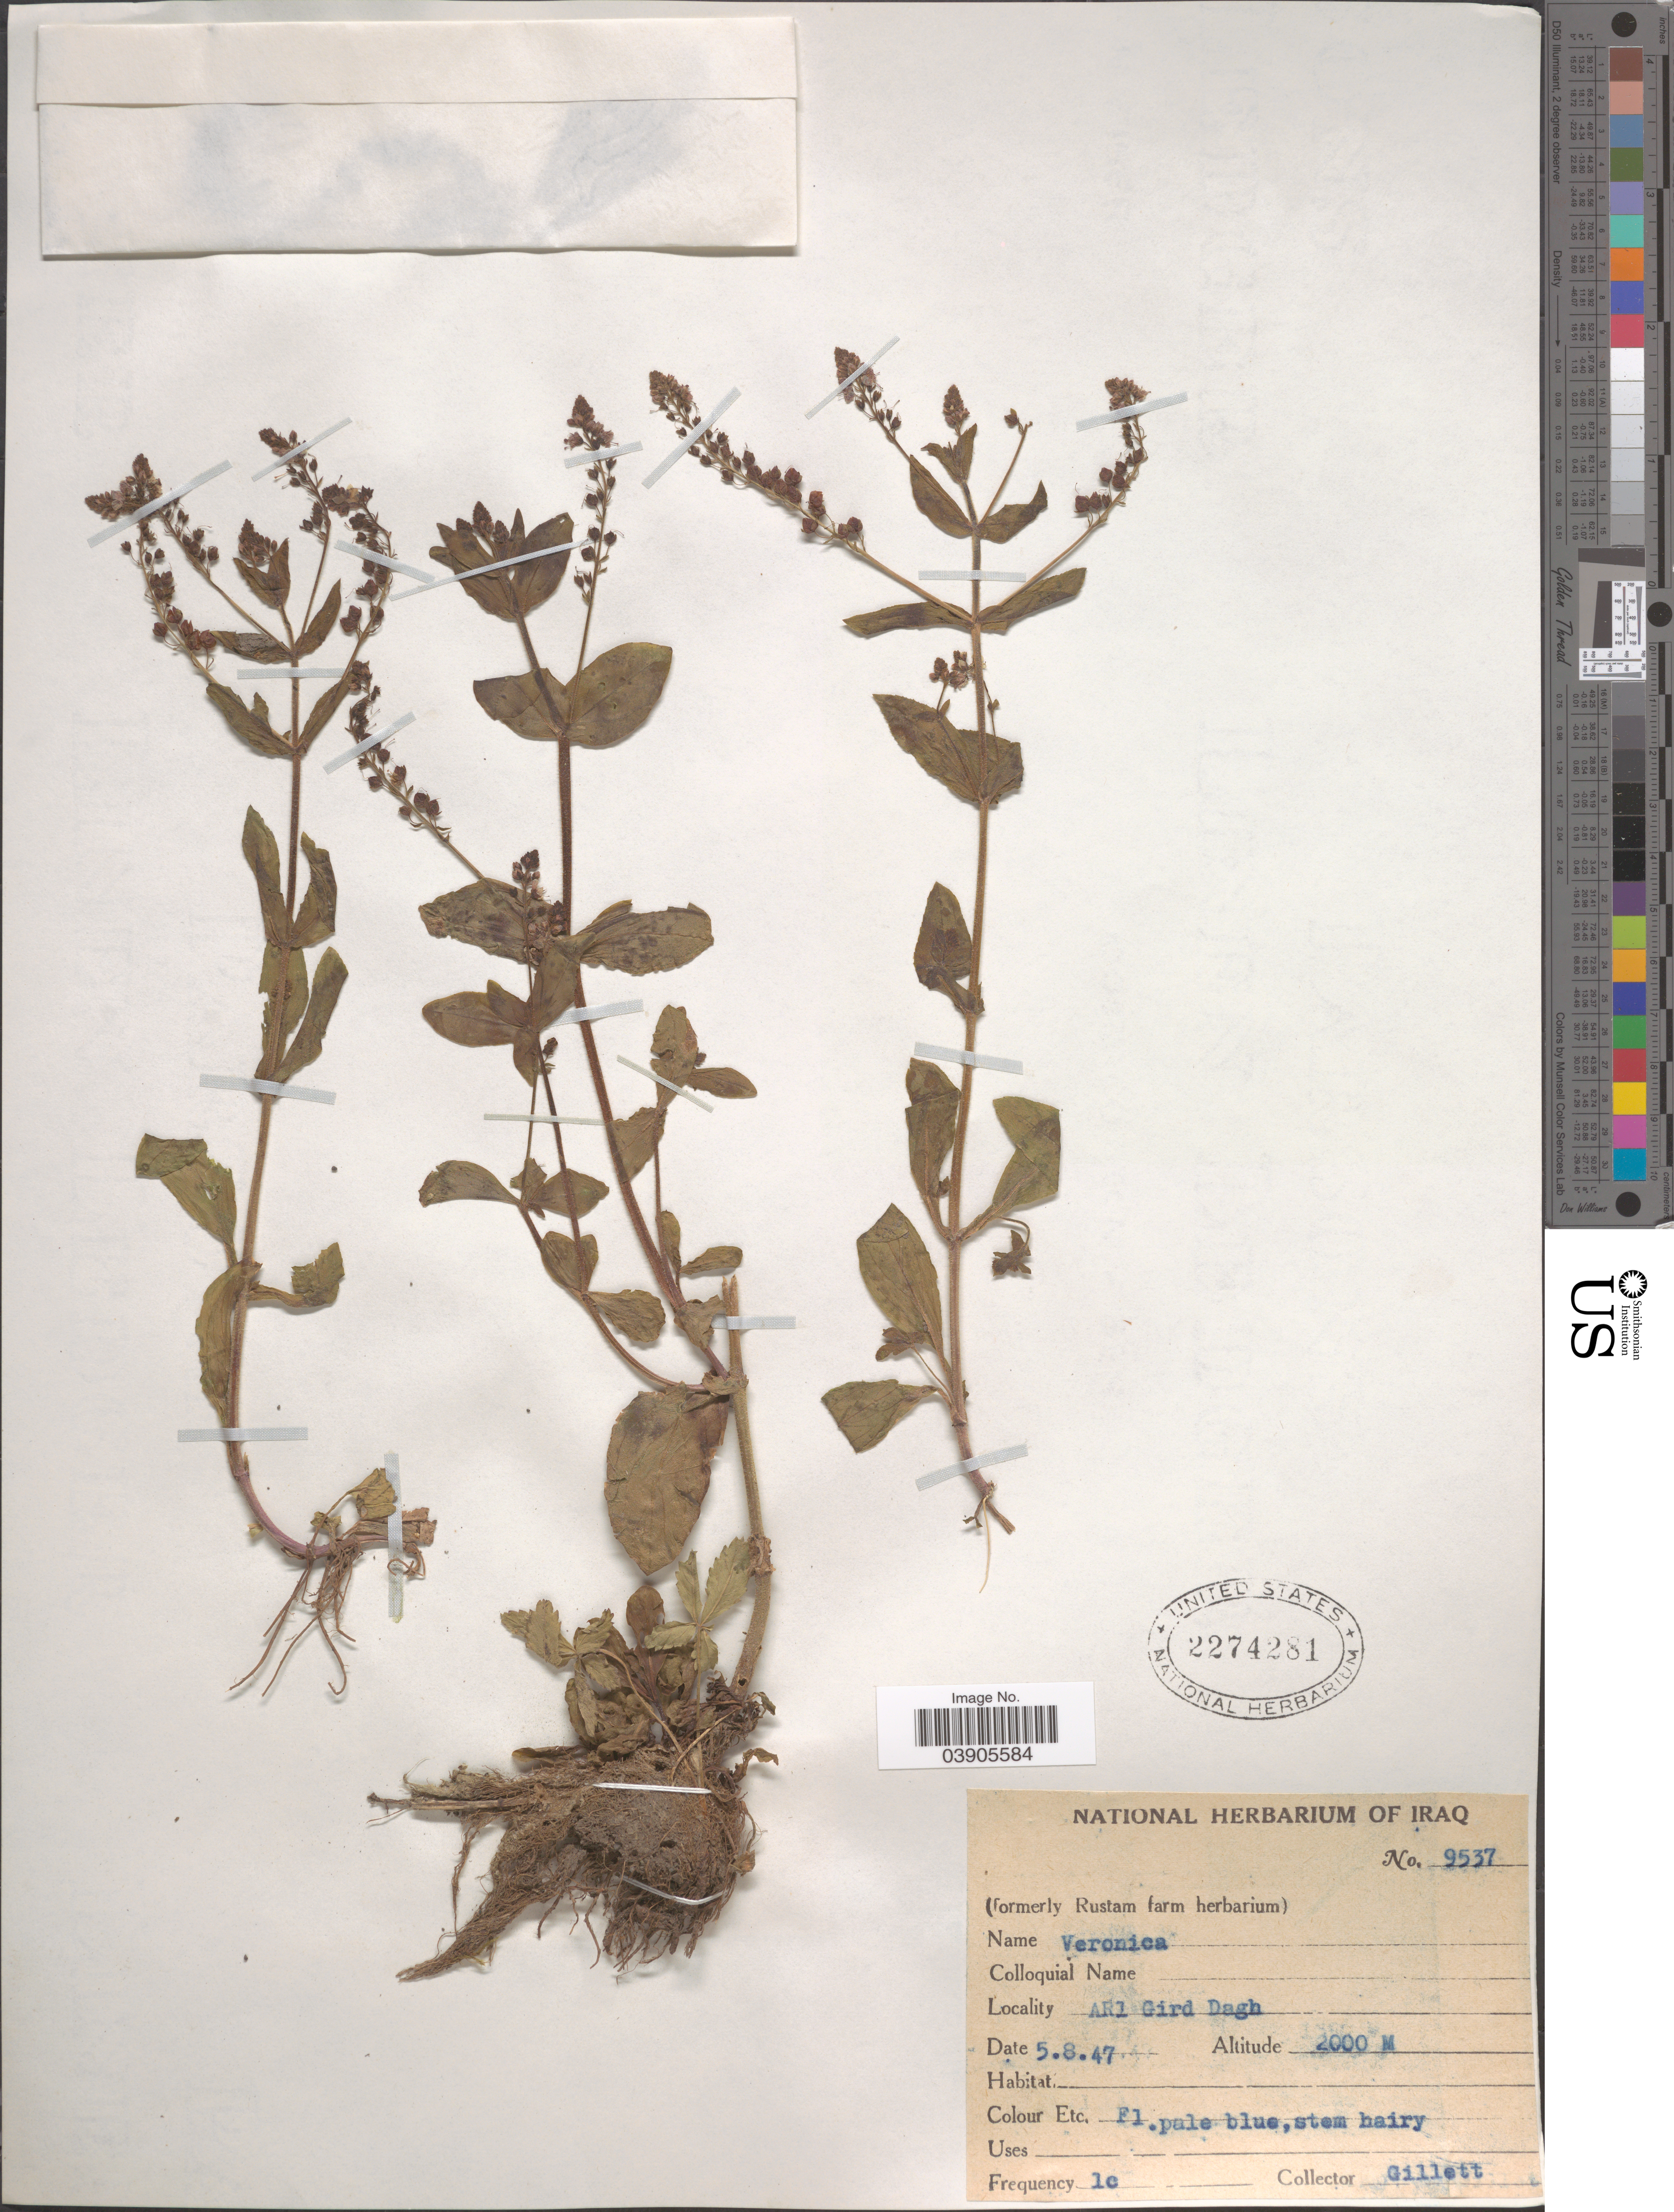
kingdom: Plantae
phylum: Tracheophyta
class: Magnoliopsida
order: Lamiales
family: Plantaginaceae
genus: Veronica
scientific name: Veronica anagallis-aquatica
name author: L.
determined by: Albach, Dirk C.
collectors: Gillett, --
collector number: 9537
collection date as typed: Transcribed d/m/y: 5/8/47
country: Iraq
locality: Arl Gird Dagh.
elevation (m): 2000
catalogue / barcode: US 2274281